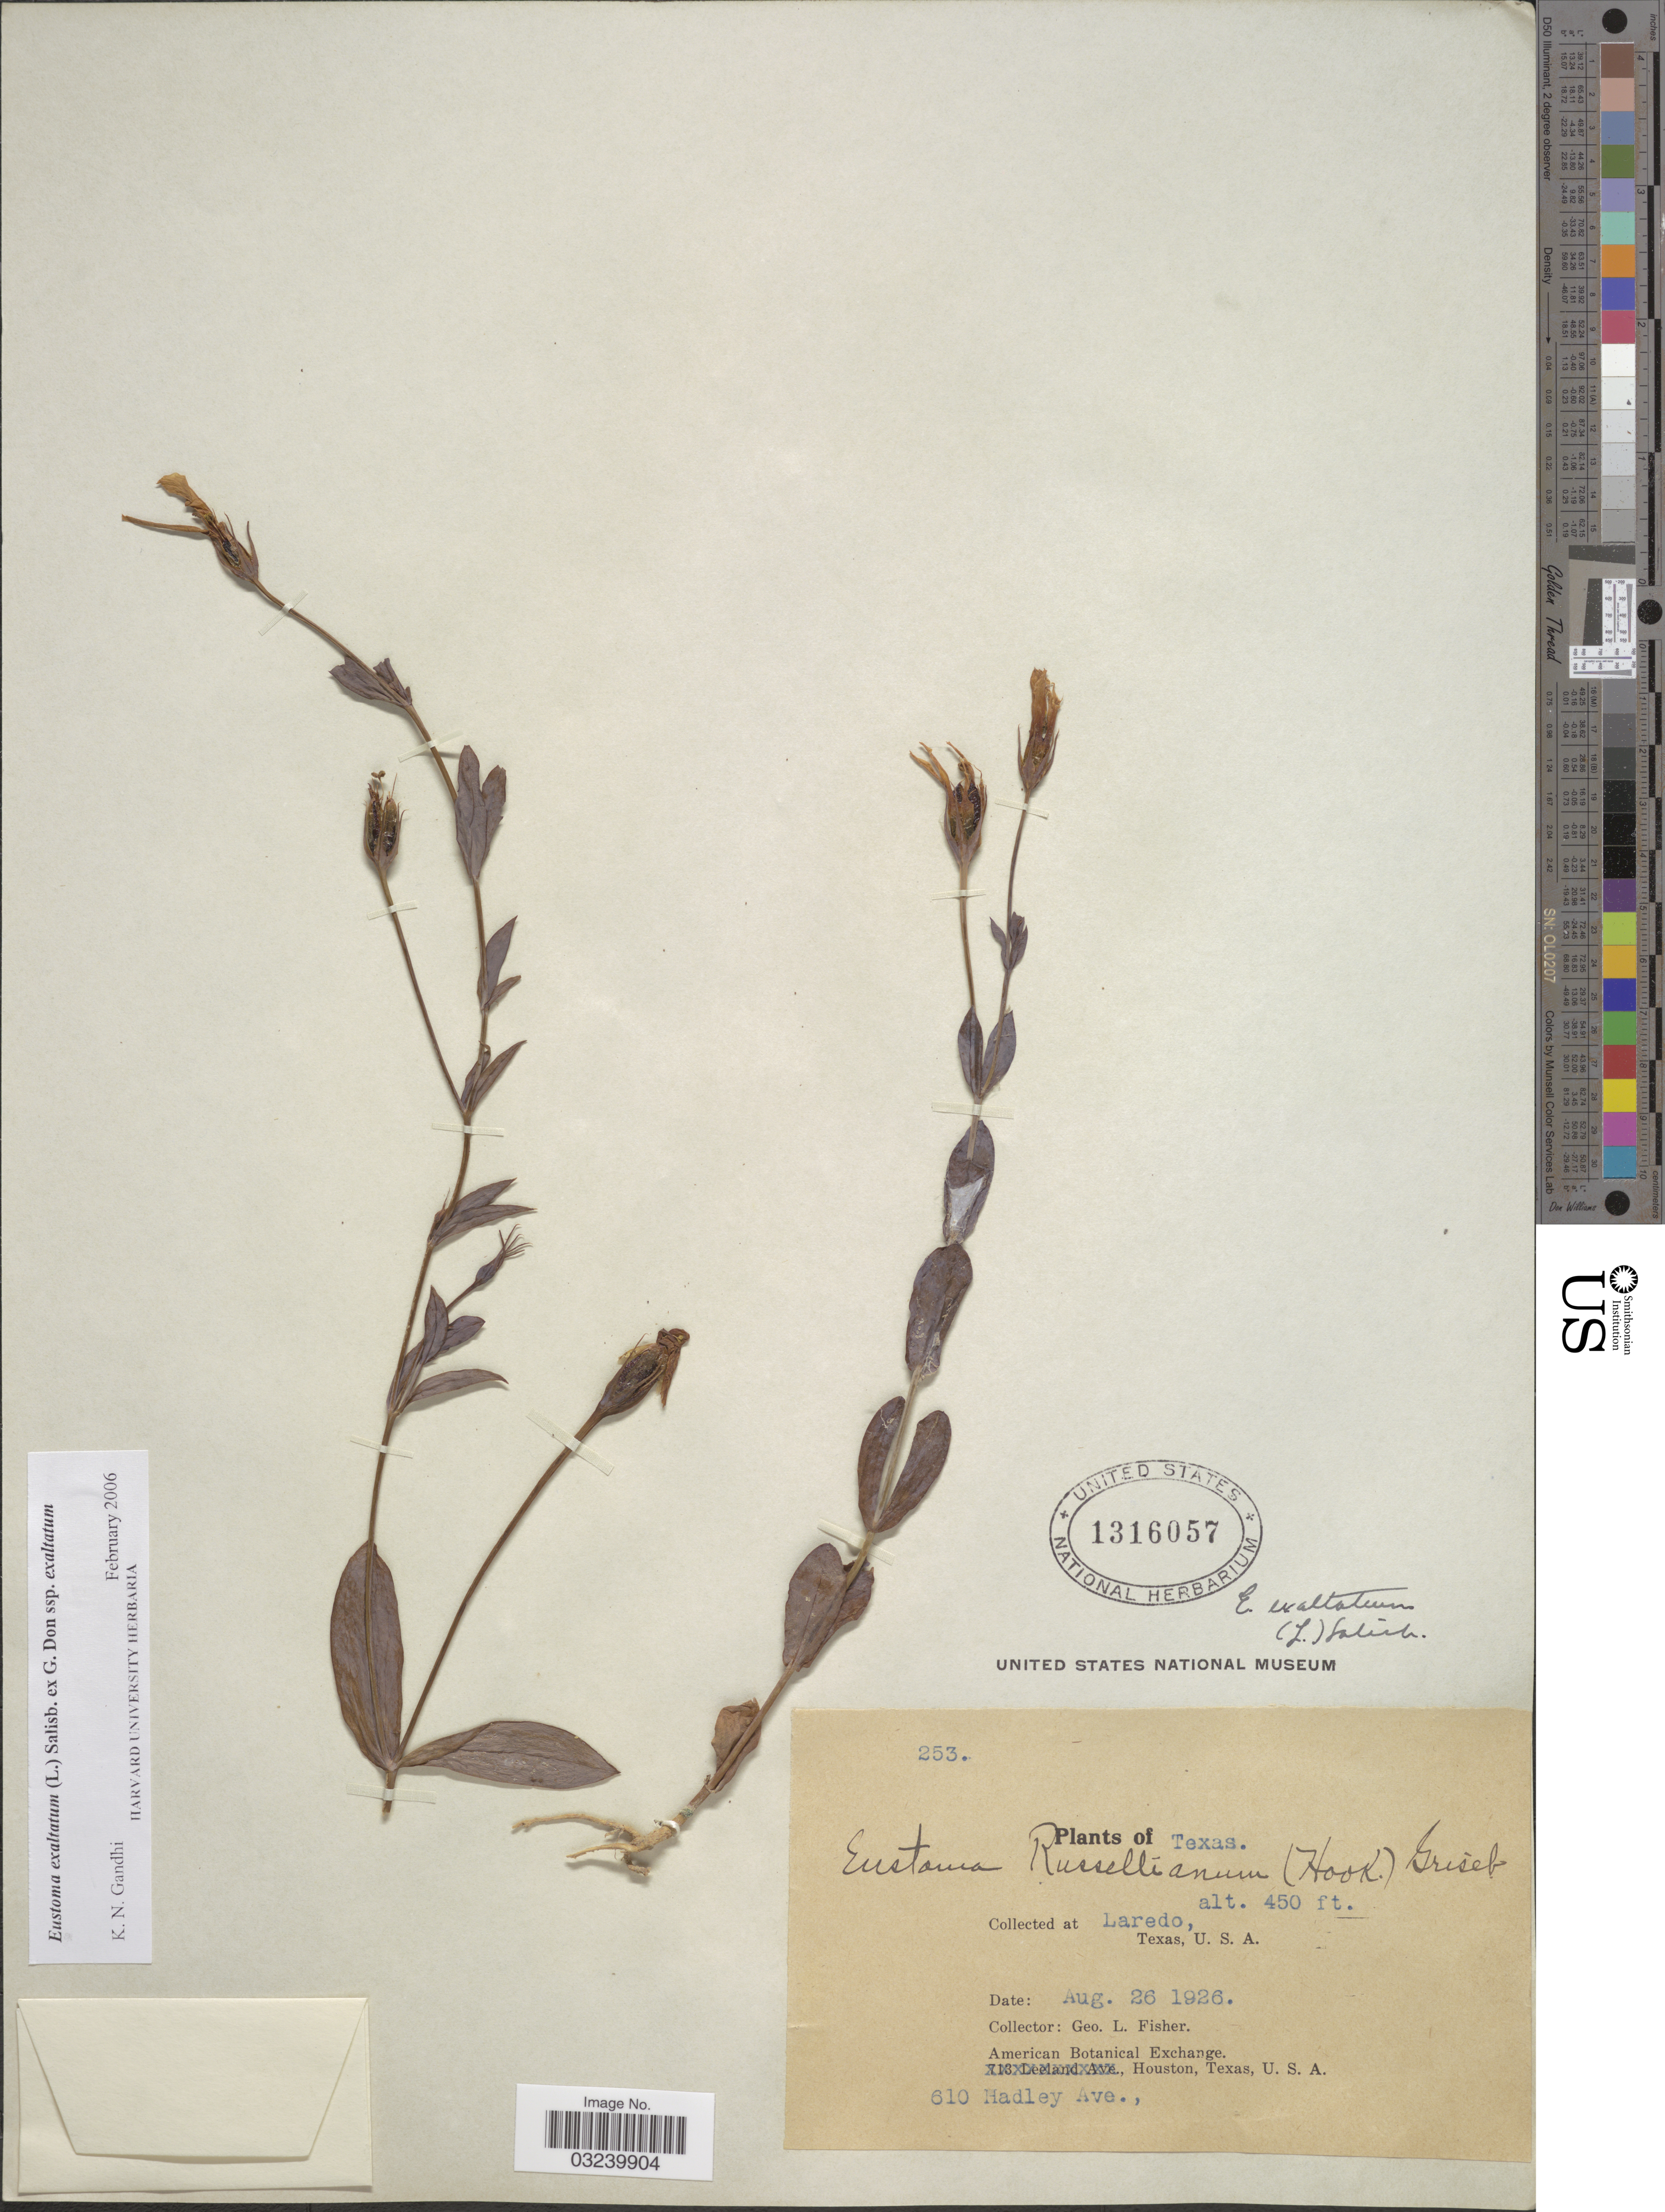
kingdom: Plantae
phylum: Tracheophyta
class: Magnoliopsida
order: Gentianales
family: Gentianaceae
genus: Eustoma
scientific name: Eustoma exaltatum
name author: (L.) Salisb. ex Don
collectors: G. L. Fisher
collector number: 253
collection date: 1926-08-26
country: United States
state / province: Texas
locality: Laredo, Texas.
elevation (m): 137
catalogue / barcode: US 1316057